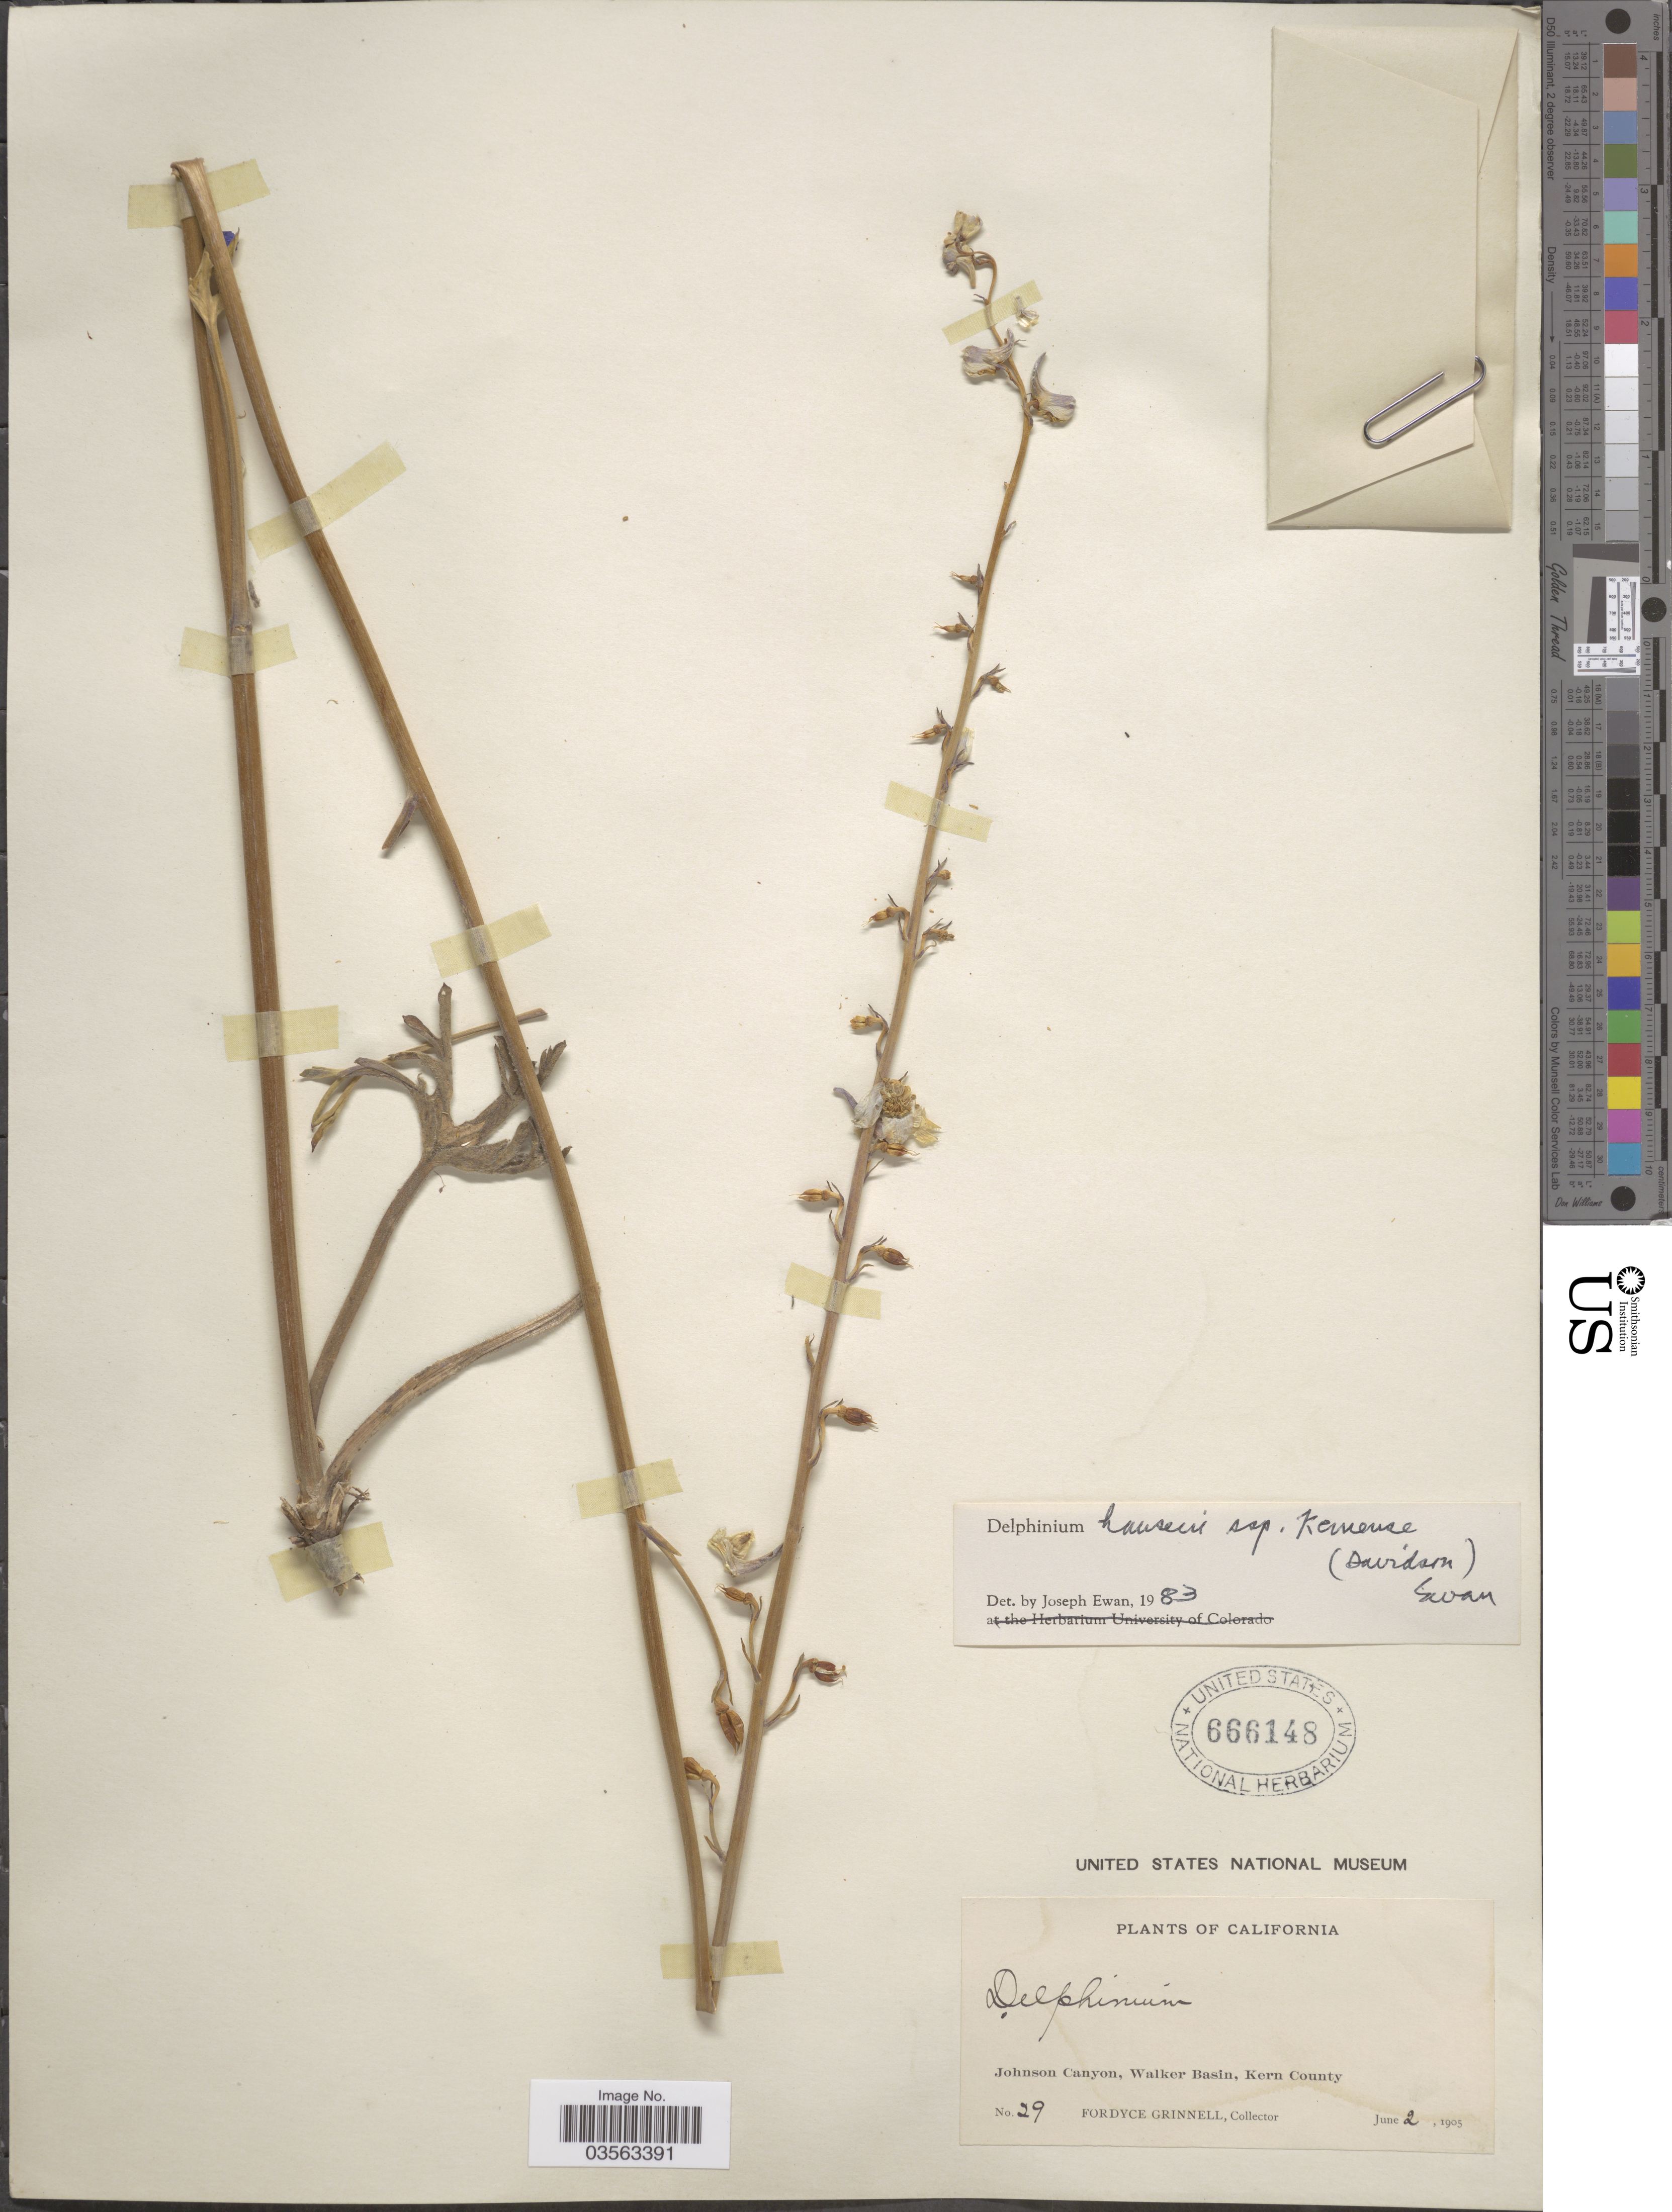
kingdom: Plantae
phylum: Tracheophyta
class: Magnoliopsida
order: Ranunculales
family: Ranunculaceae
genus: Delphinium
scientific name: Delphinium hansenii subsp. kernense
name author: (Davidson) Ewan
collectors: F. Grinnell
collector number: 29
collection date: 1905-06-02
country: United States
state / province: California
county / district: Kern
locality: Johnson Canyon, Walker Basin, Kern County.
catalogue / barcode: US 666148